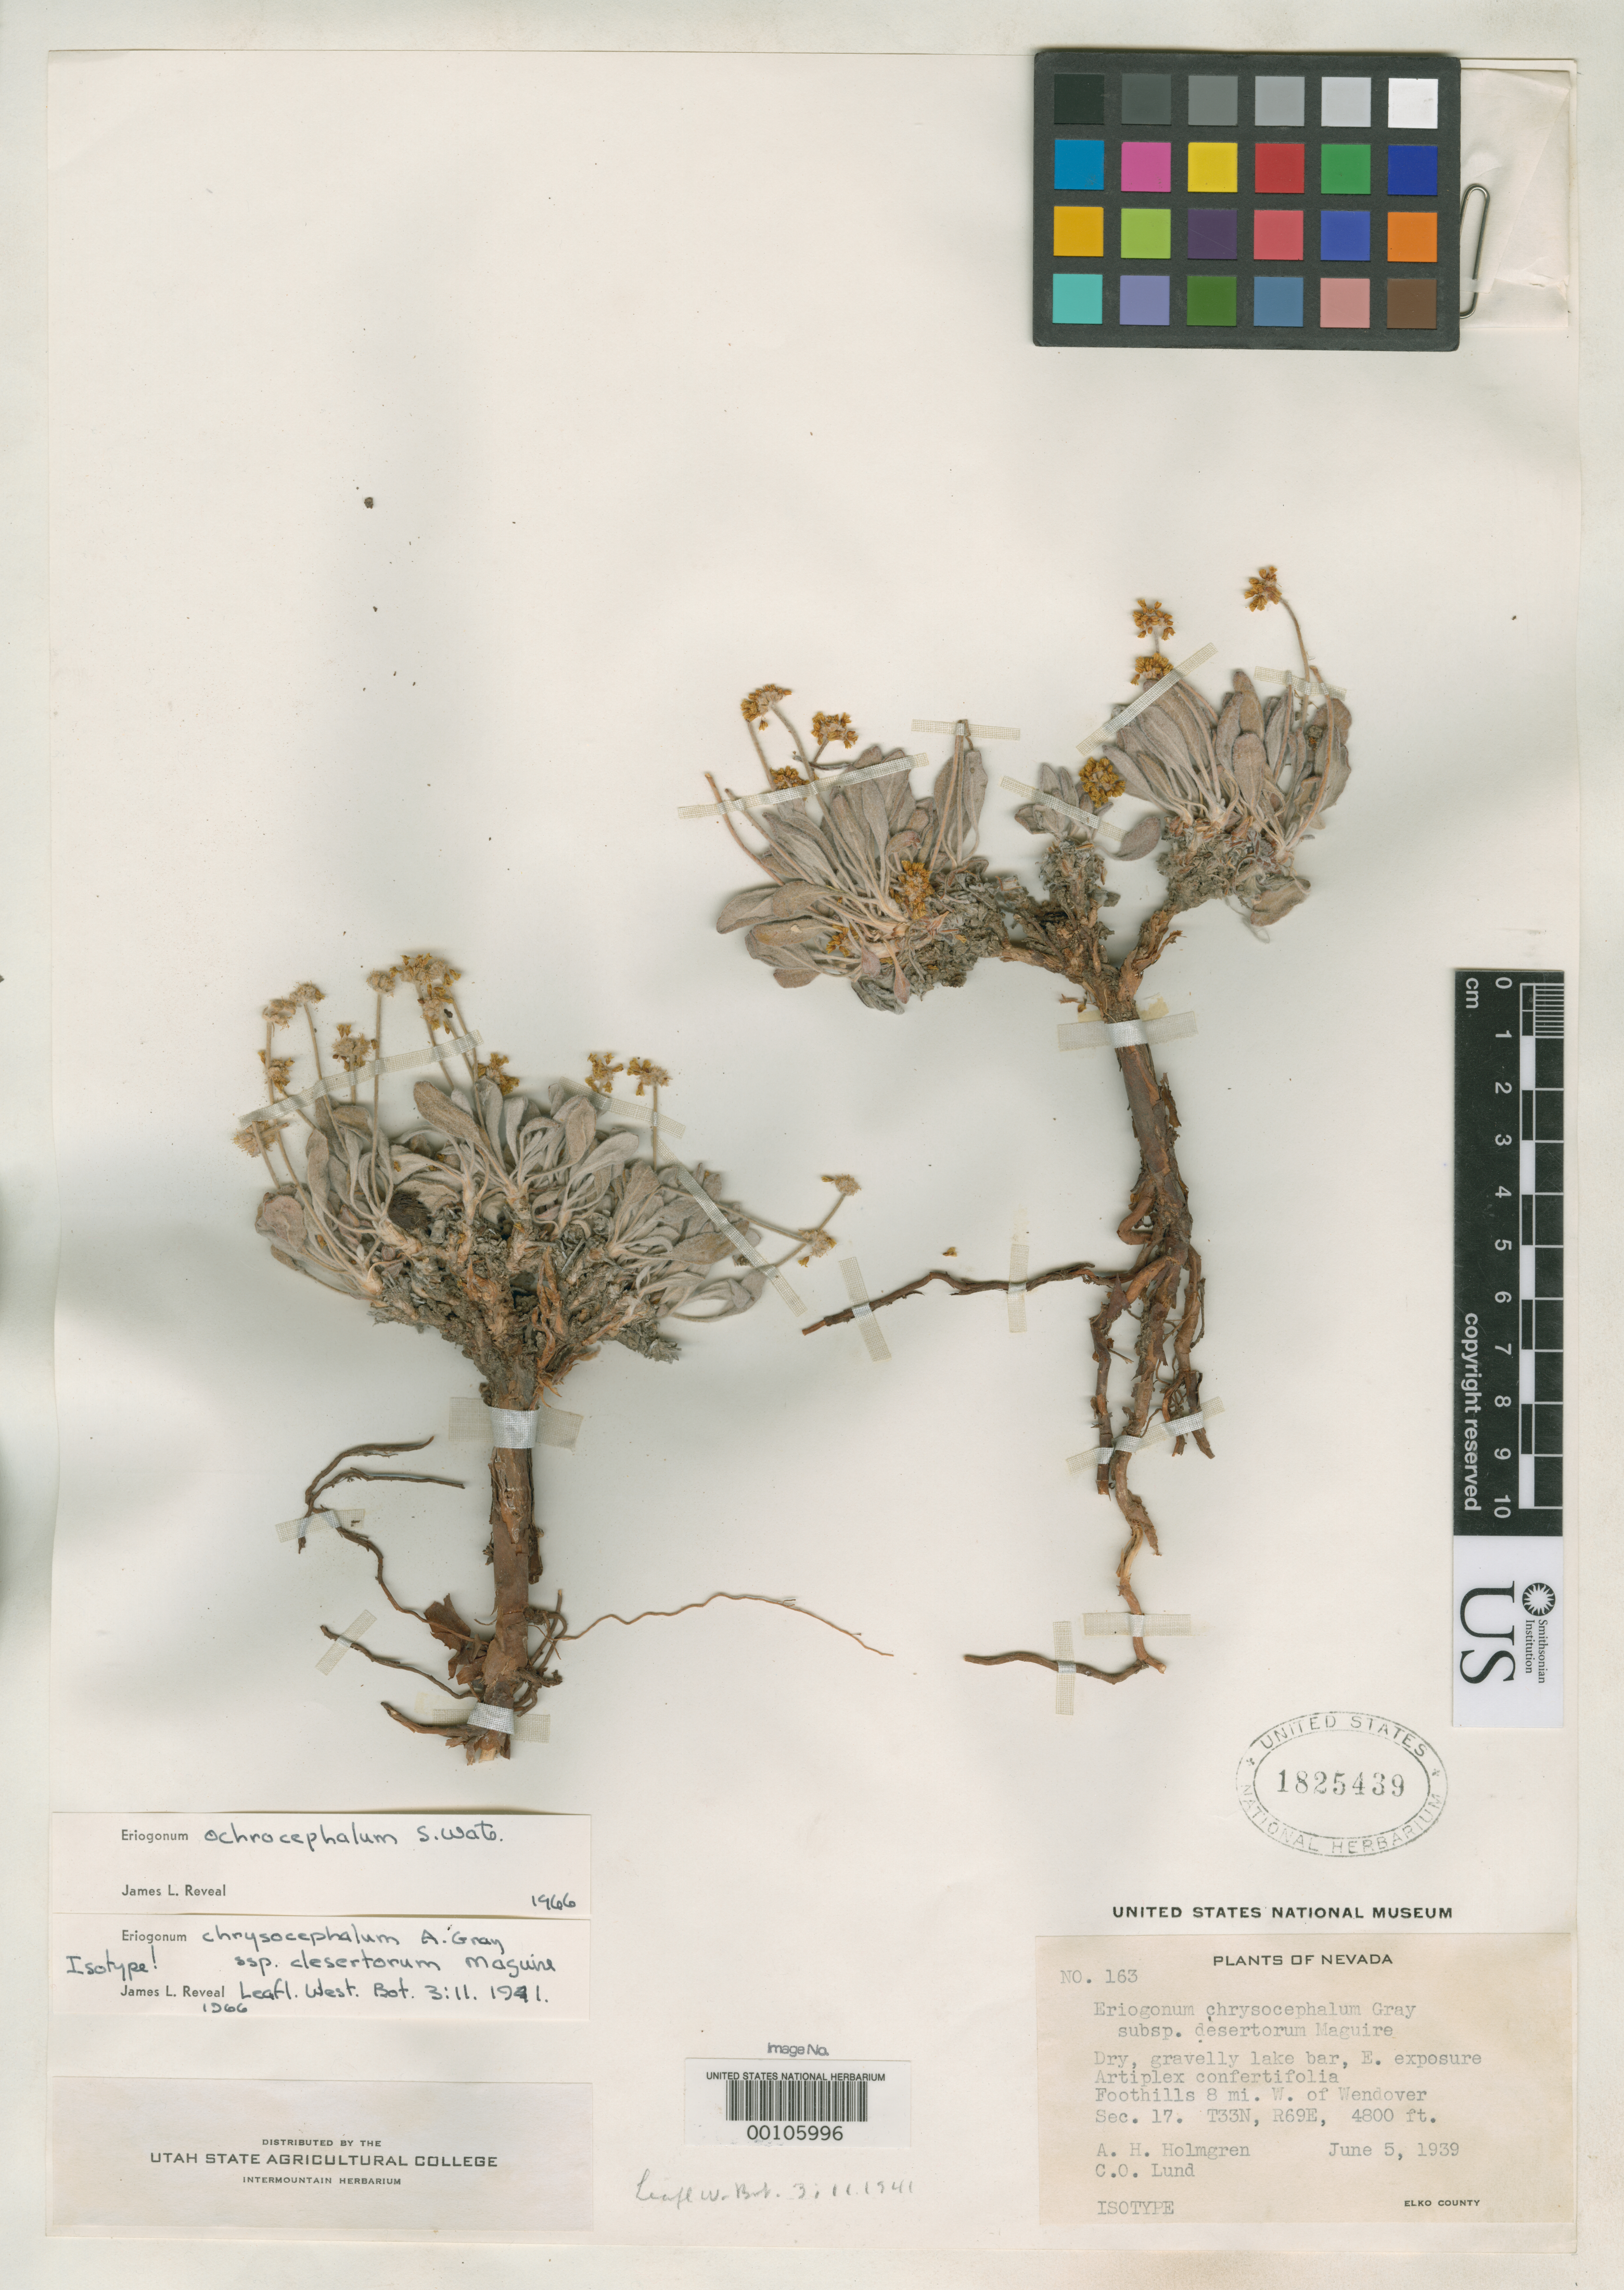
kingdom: Plantae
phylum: Tracheophyta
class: Magnoliopsida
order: Caryophyllales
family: Polygonaceae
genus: Eriogonum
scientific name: Eriogonum chrysocephalum subsp. desertorum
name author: Maguire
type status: Isotype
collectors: A. H. Holmgren & C. O. Lund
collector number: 163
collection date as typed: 05 Jun 1939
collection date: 1939-06-05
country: United States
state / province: Nevada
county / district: Elko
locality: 8 mi. west of Wendover; alt. 4800 ft.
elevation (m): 1463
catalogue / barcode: US 1825439